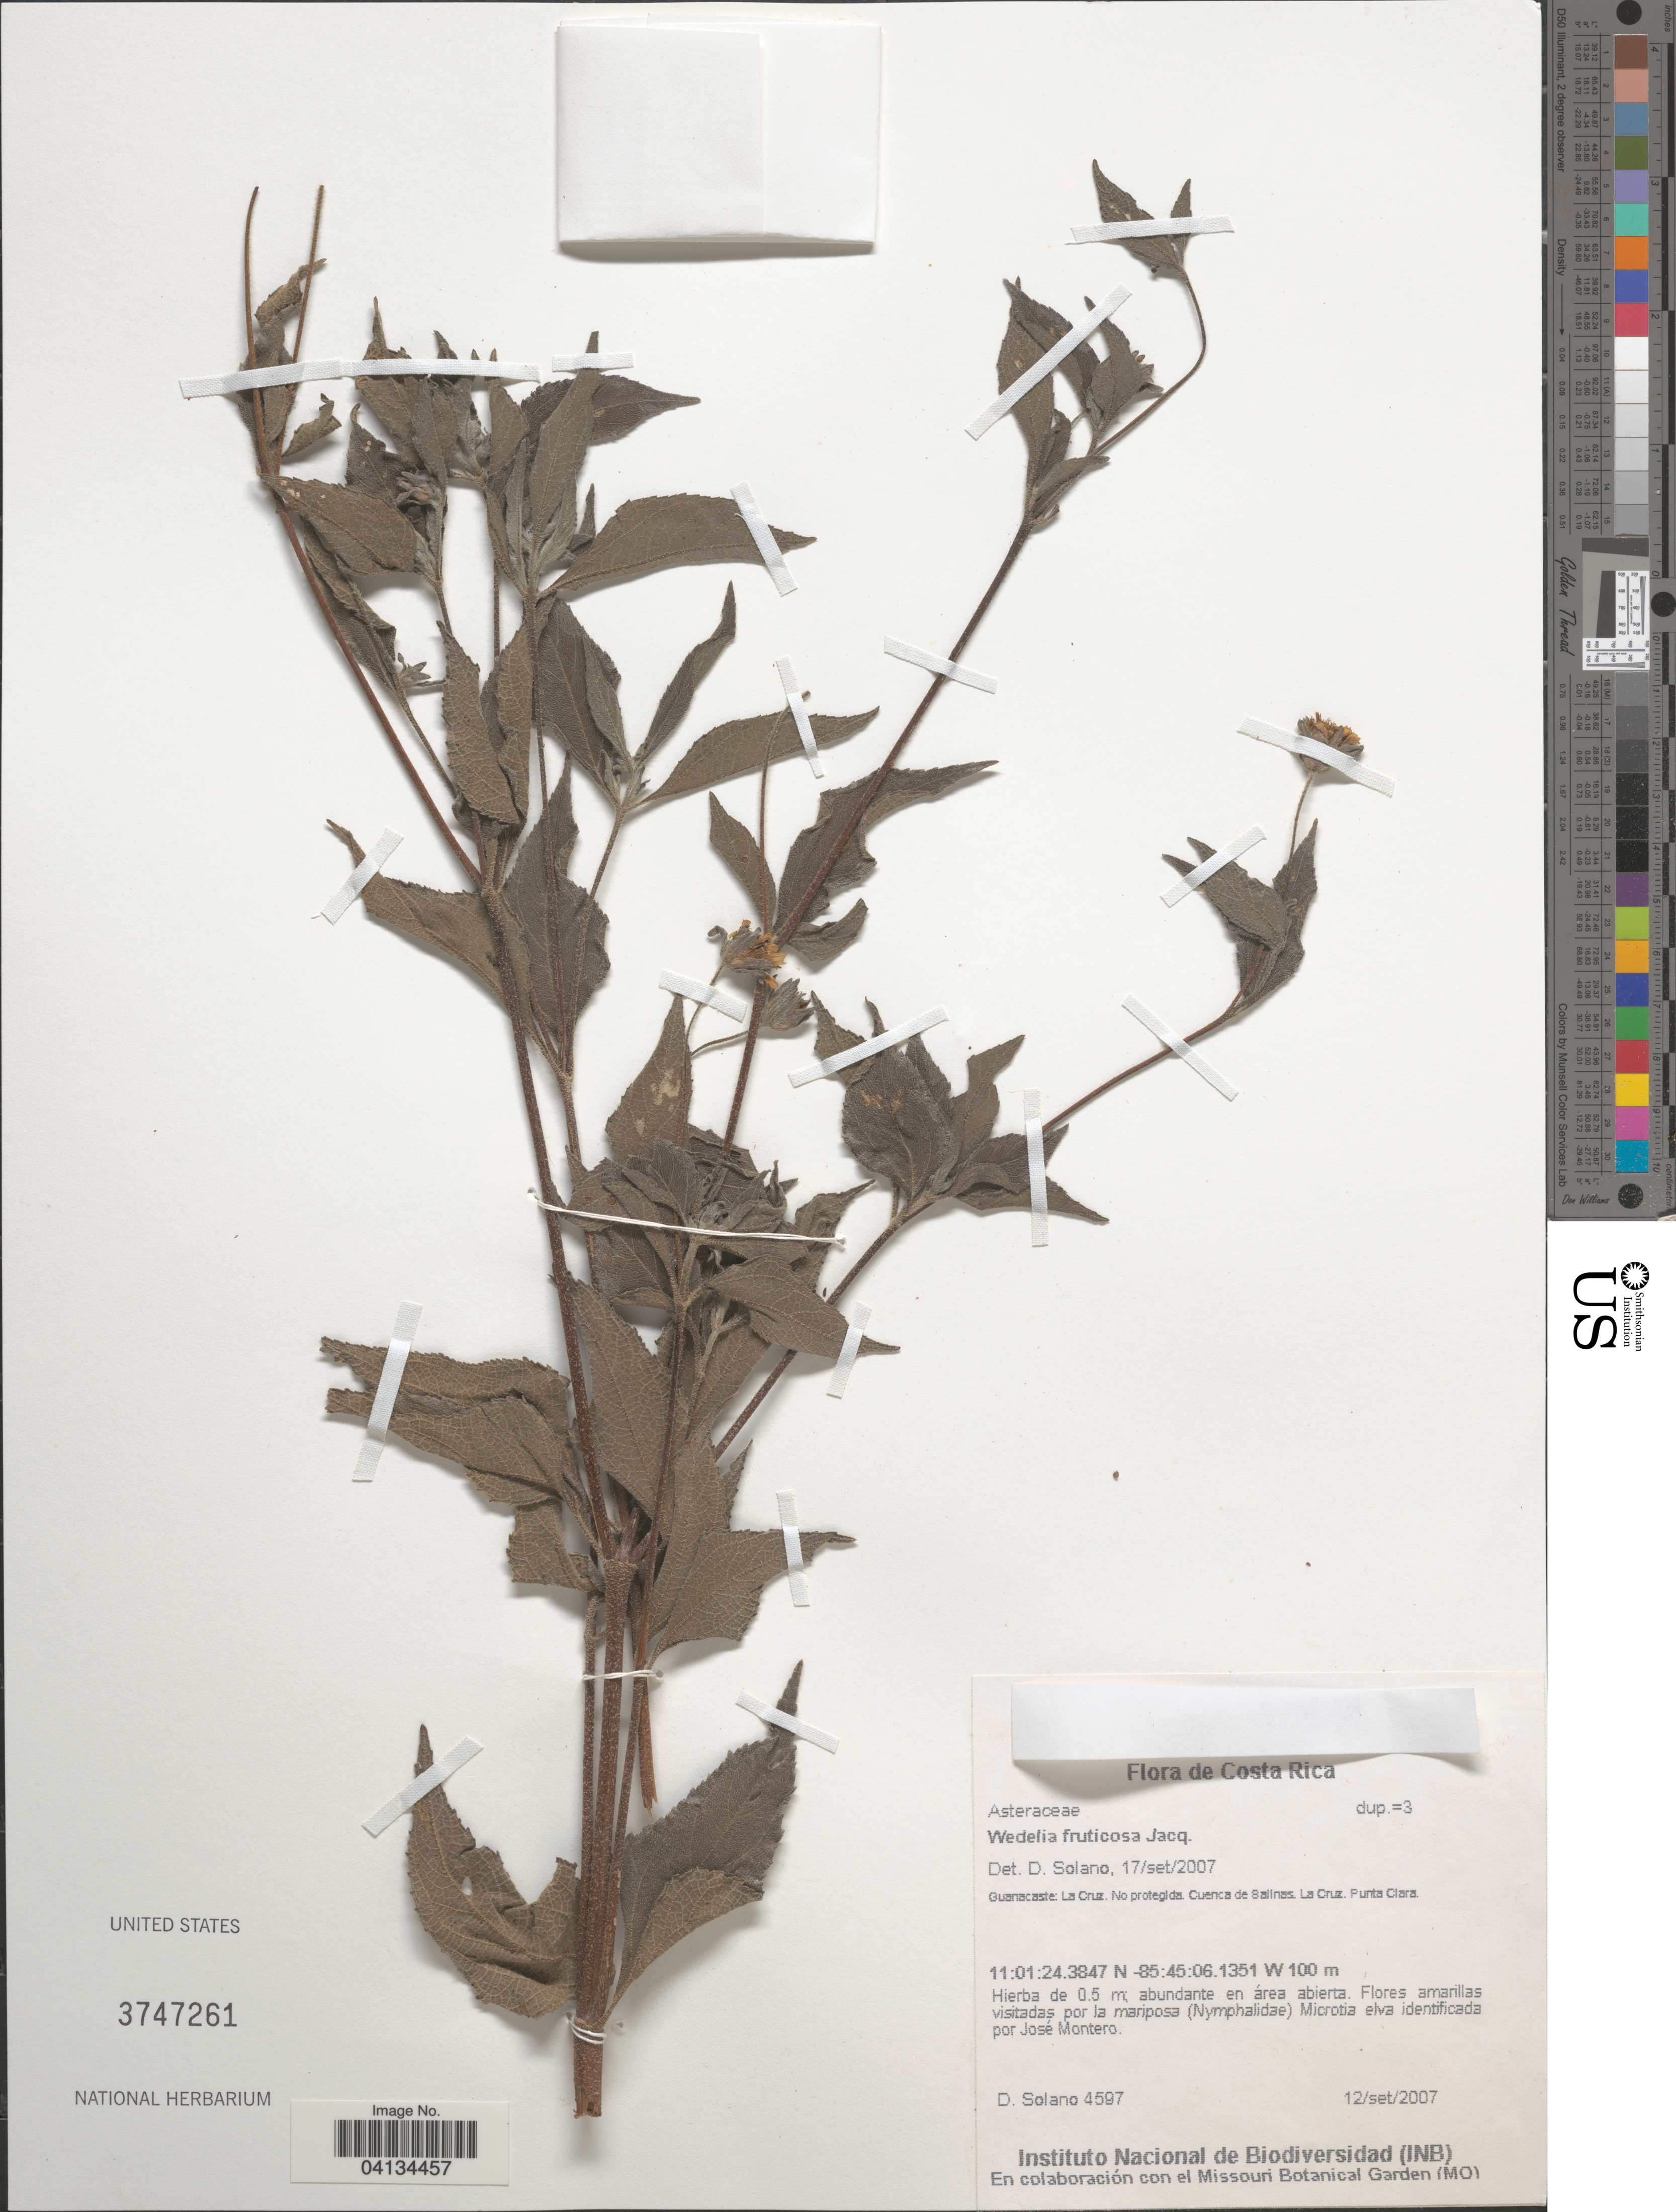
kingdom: Plantae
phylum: Tracheophyta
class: Magnoliopsida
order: Asterales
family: Asteraceae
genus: Wedelia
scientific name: Wedelia fruticosa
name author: Jacq.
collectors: D. Solano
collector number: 4597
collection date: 2007-09-12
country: Costa Rica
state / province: Guanacaste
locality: La Cruz. No protegida. Cuenca de Salinas. La Cruz. Punta Clara.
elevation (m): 100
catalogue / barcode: US 3747261